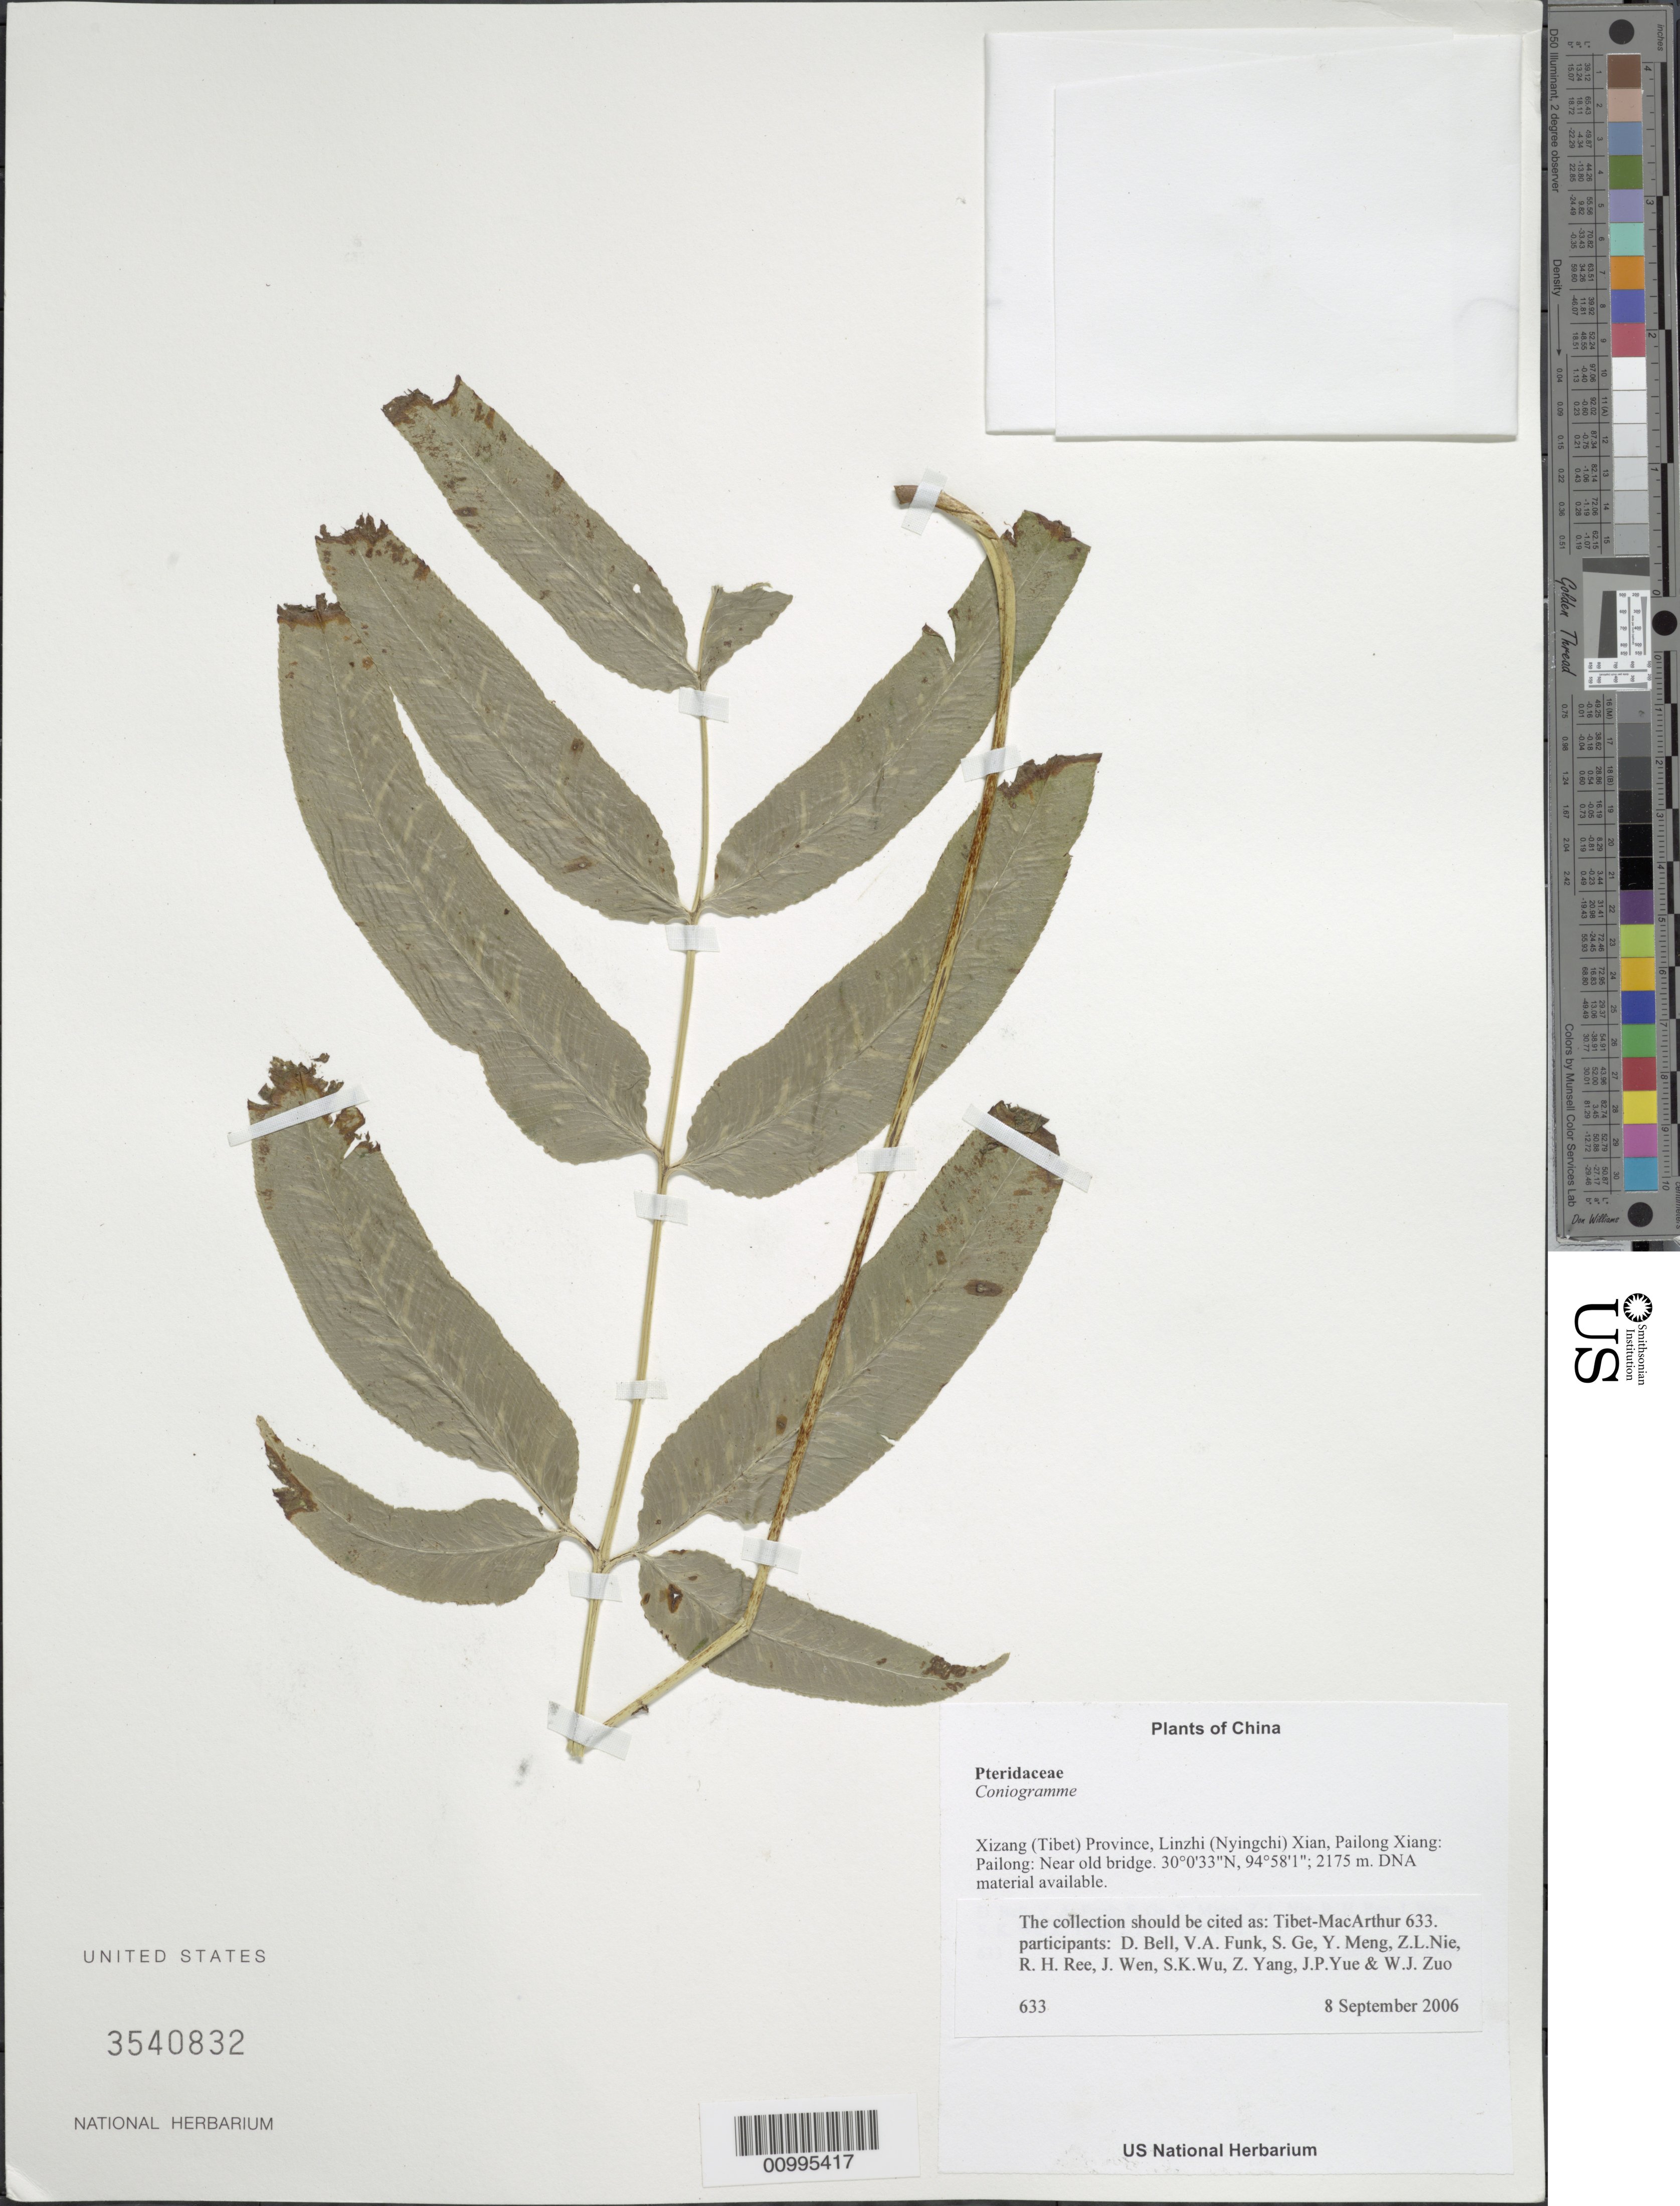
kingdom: Plantae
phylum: Tracheophyta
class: Polypodiopsida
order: Polypodiales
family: Pteridaceae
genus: Coniogramme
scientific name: Coniogramme sp.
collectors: Tibet-MacArthur, D. A. Bell, V. Funk, S. Ge, Y. Meng, Z. Nie, R. Ree, J. Wen, S. K. Wu, Z. Yang, J. Yue & W. Zuo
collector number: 633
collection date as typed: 08 Sep 2006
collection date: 2006-09-08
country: China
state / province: Xizang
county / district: Linzhi (Nyingchi) Xian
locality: Pailong Xiang: Pailong. Near old bridge.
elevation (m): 2175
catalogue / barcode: US 3540832